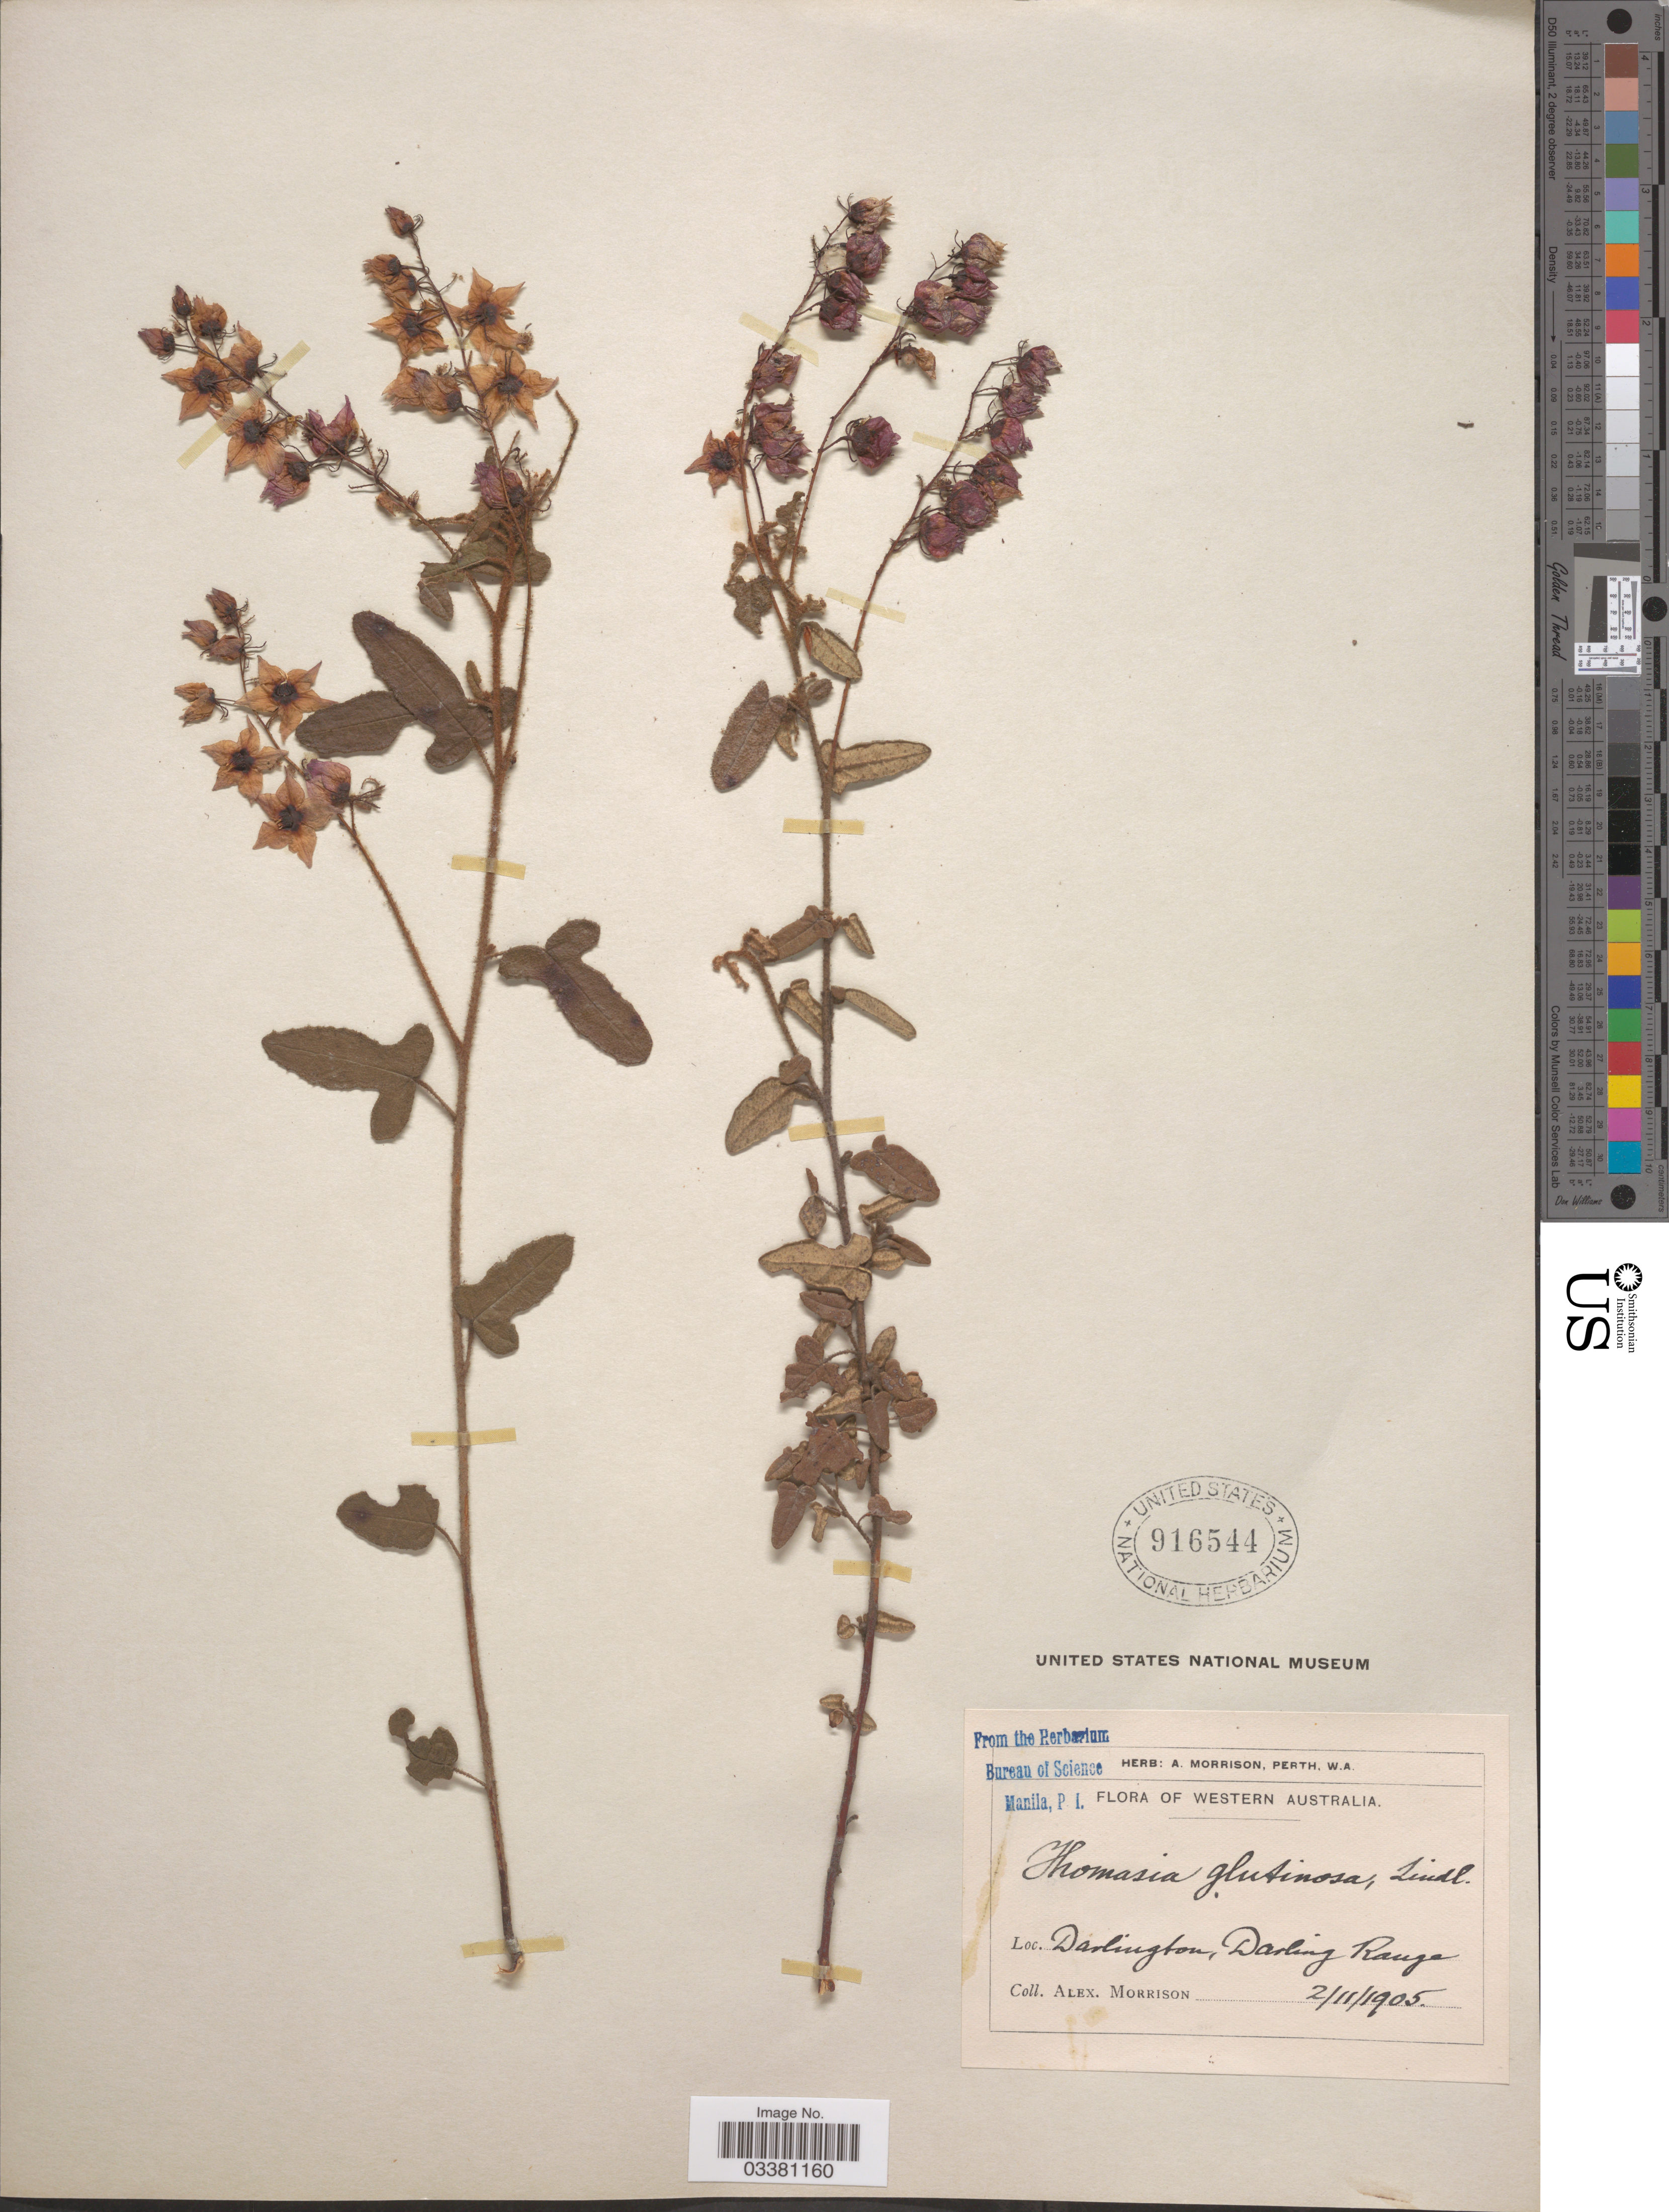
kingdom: Plantae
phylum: Tracheophyta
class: Magnoliopsida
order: Malvales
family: Malvaceae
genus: Thomasia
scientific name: Thomasia glutinosa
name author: Lindl.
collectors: A. Morrison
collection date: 1905-11-02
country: Australia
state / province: Western Australia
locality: Darlington, Darling Range.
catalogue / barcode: US 916544